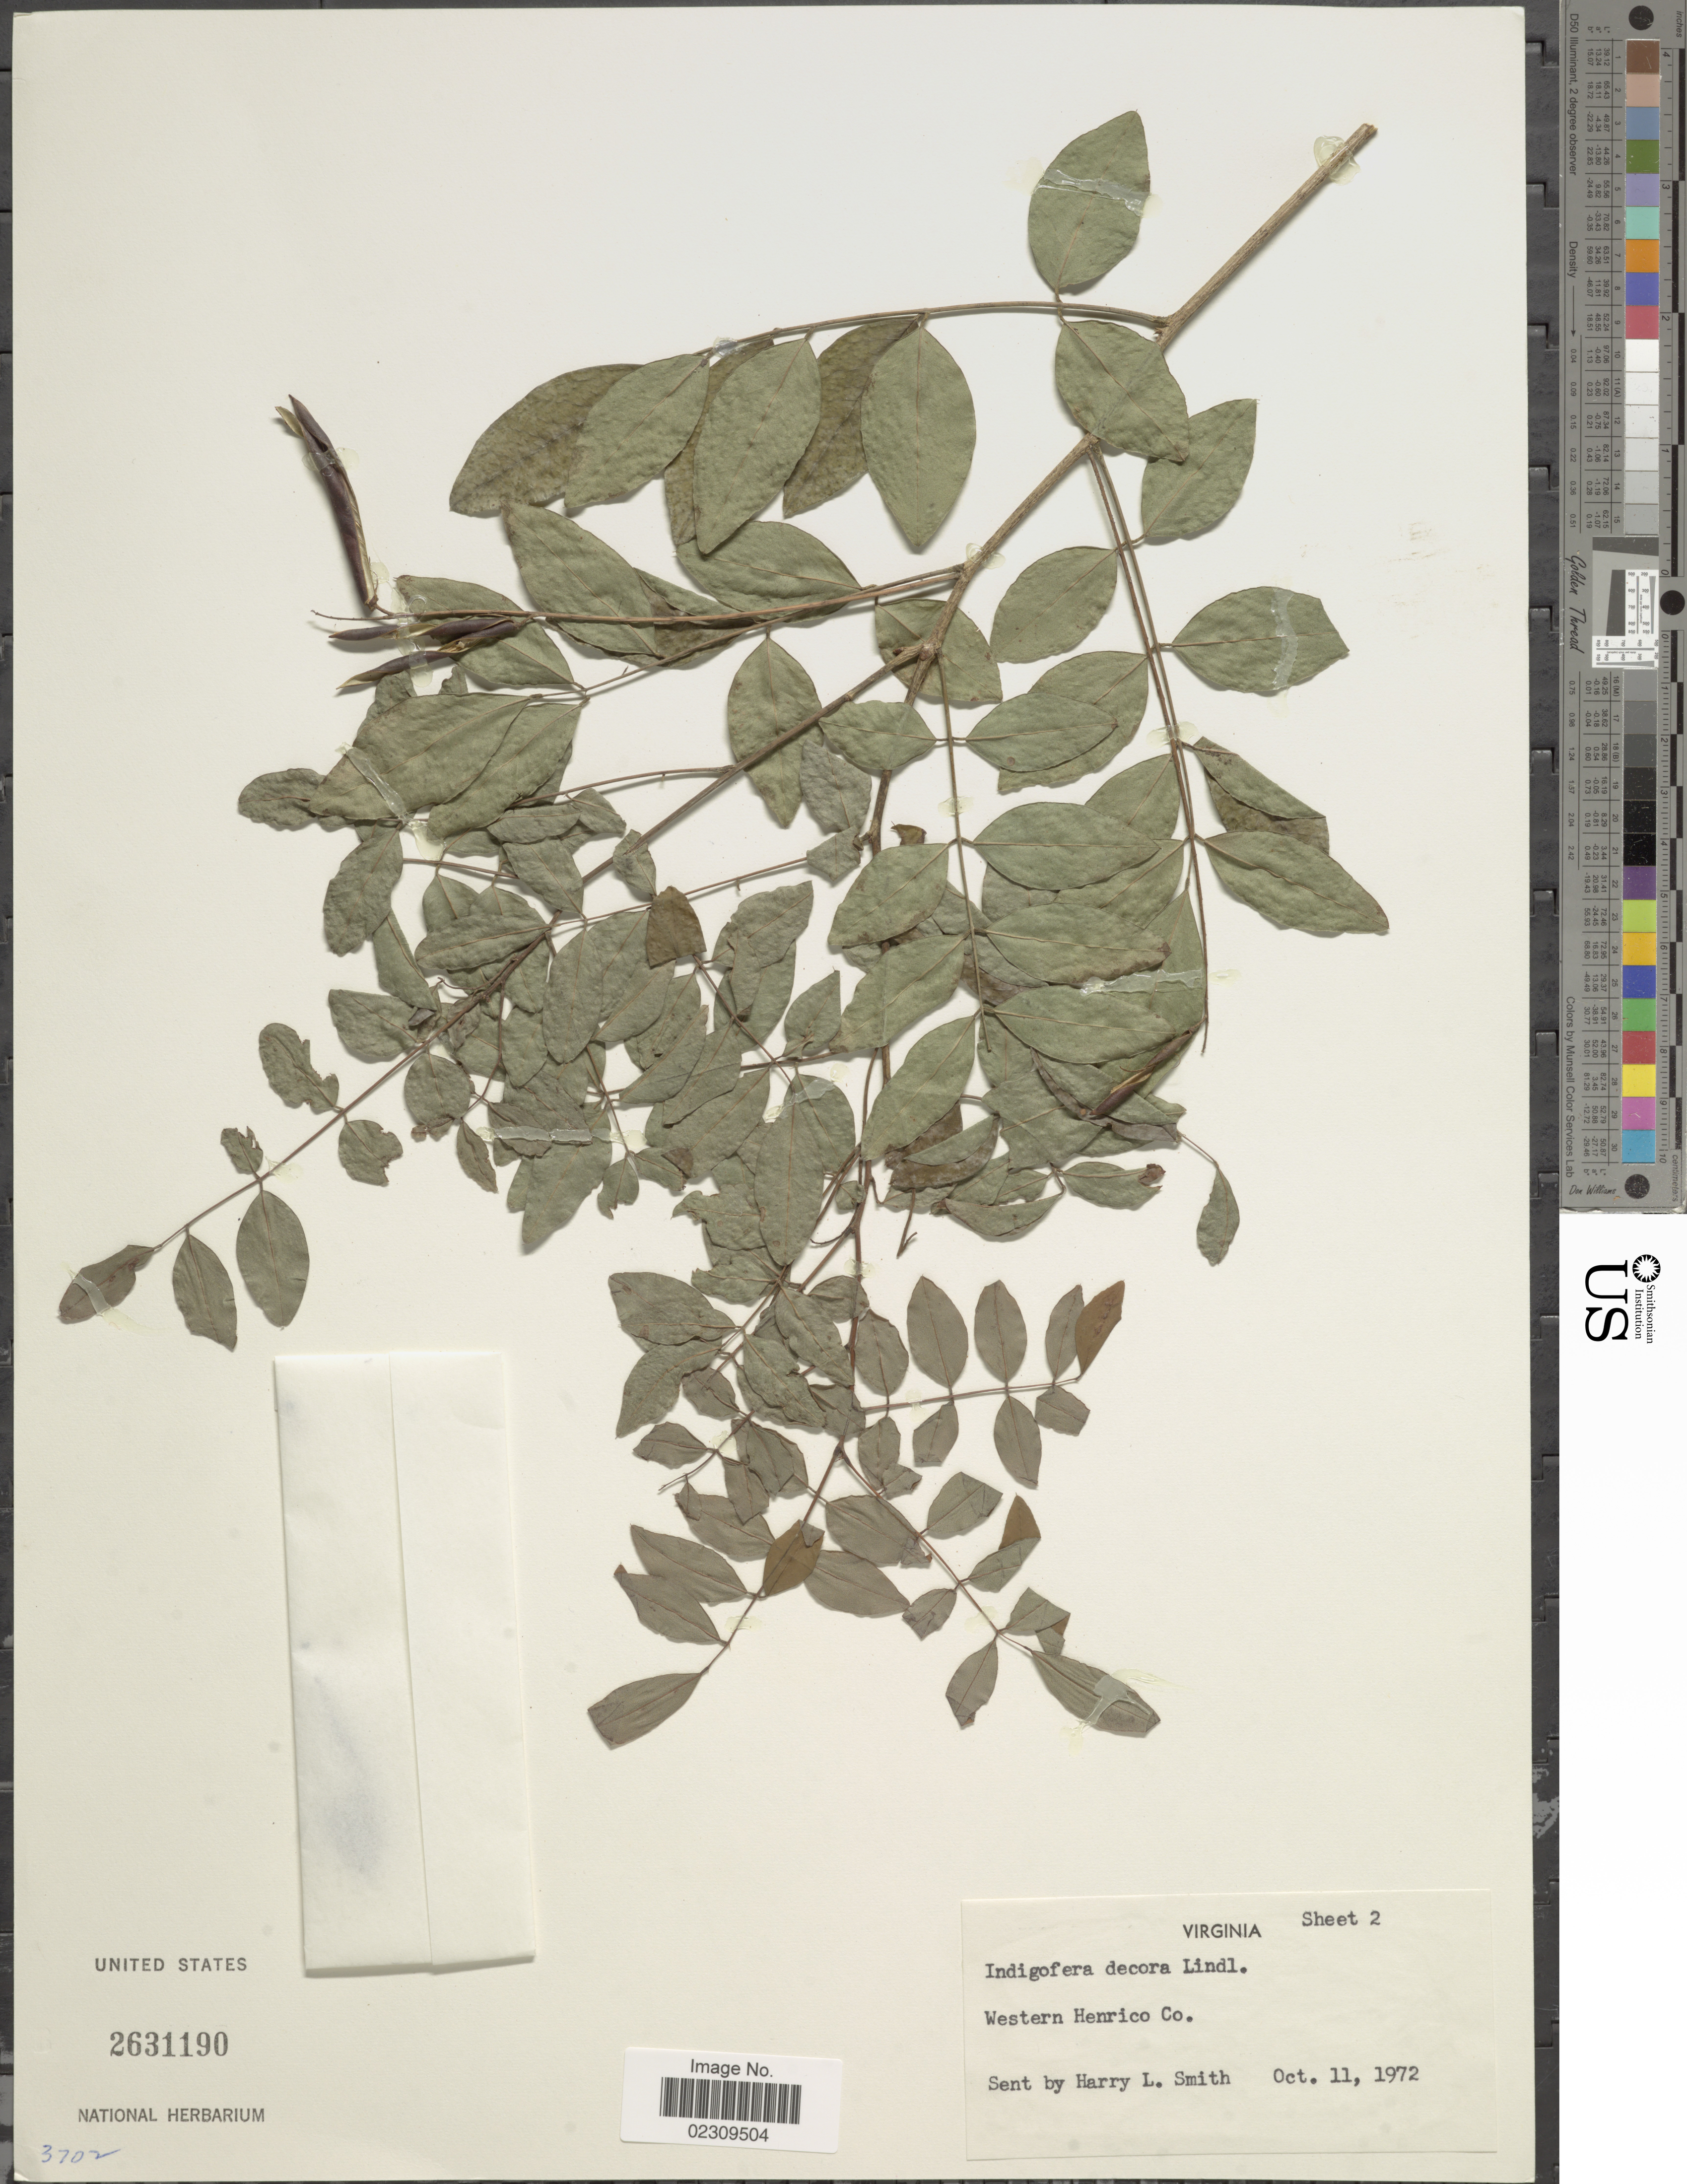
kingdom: Plantae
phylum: Tracheophyta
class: Magnoliopsida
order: Fabales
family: Fabaceae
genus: Indigofera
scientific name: Indigofera decora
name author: Lindl.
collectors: H. Smith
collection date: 1972-10-11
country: United States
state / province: Virginia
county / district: Henrico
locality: Western Henrico Co.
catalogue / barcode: US 2631190